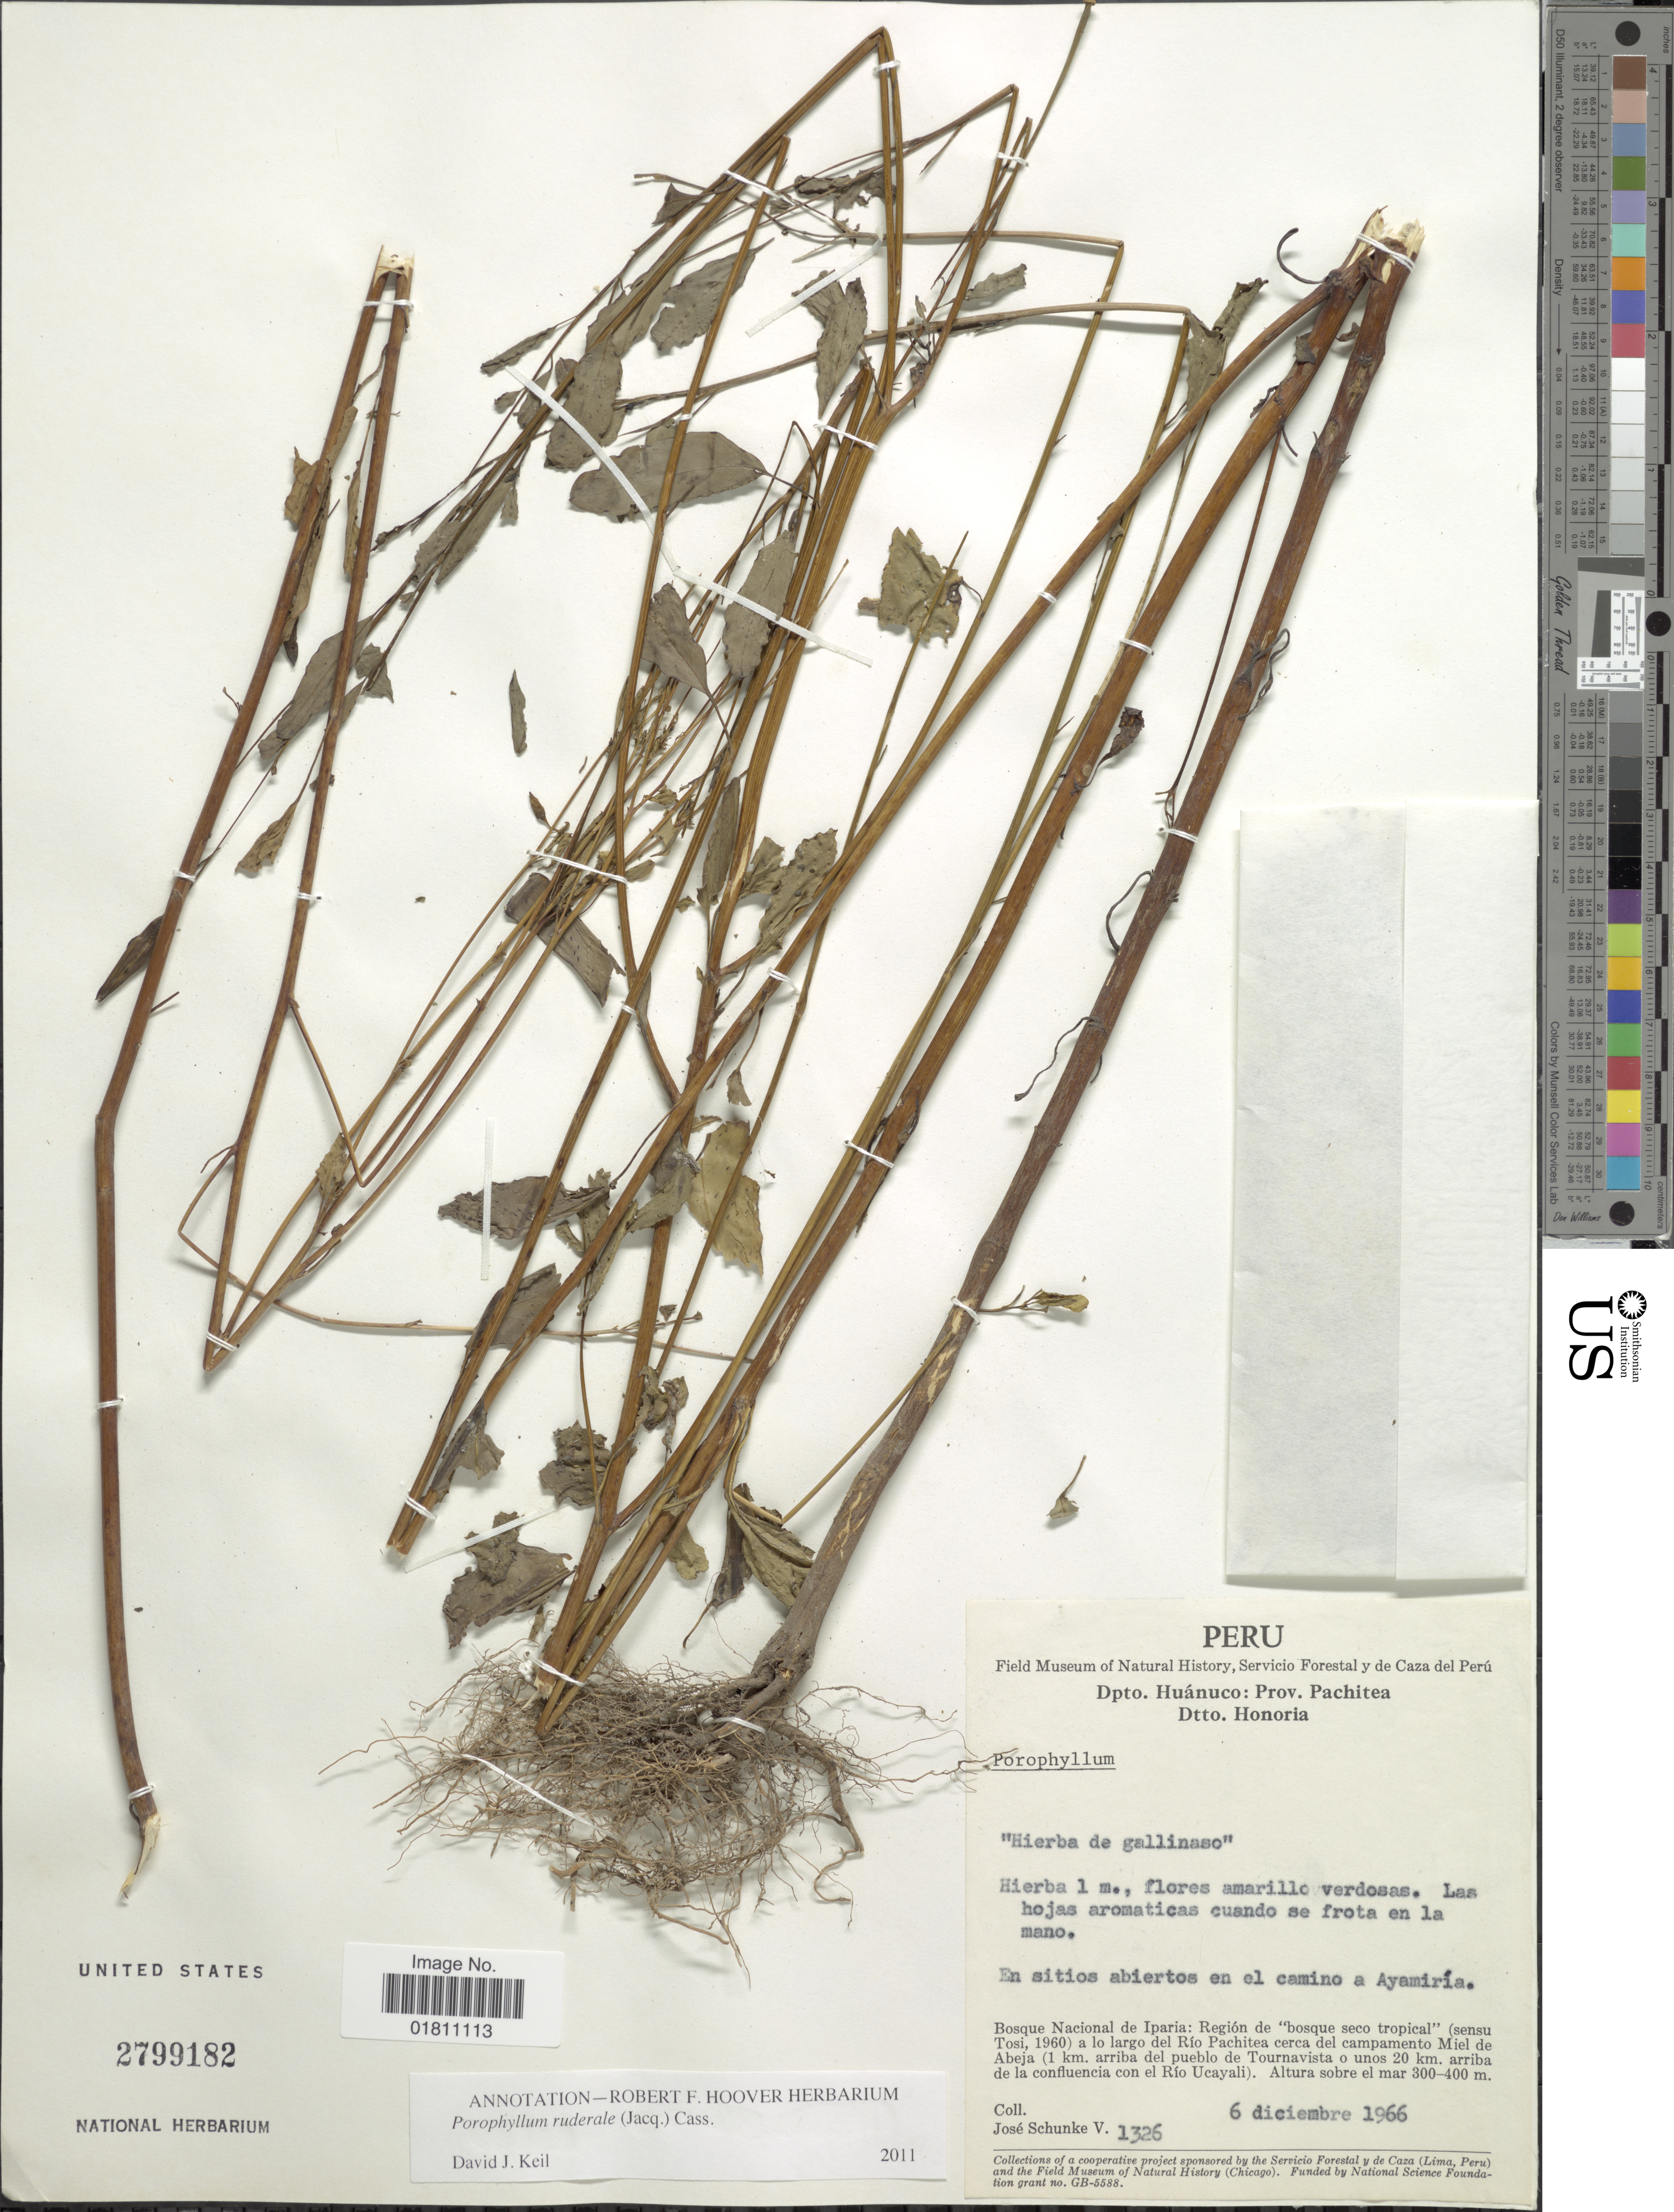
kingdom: Plantae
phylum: Tracheophyta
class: Magnoliopsida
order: Asterales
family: Asteraceae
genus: Porophyllum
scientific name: Porophyllum ruderale subsp. ruderale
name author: (Jacq.) Cass.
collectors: J. Schunke Vigo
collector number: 1326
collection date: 1966-12-06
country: Peru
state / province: Huánuco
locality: Dpto Huánuco: prov. Pachitea, Dtto Honoria. Bosque Nacional de Iparia: Región de 'bosque seco tropical' (sensu Tosi, 1960) a lo largo del Río Pachitea cerca del campamento Miel de Abeja (1 km arriba del pueblo de Tournavista o unos 20 km arriba de la confluencia con el Río Ucayali)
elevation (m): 300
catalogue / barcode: US 2799182